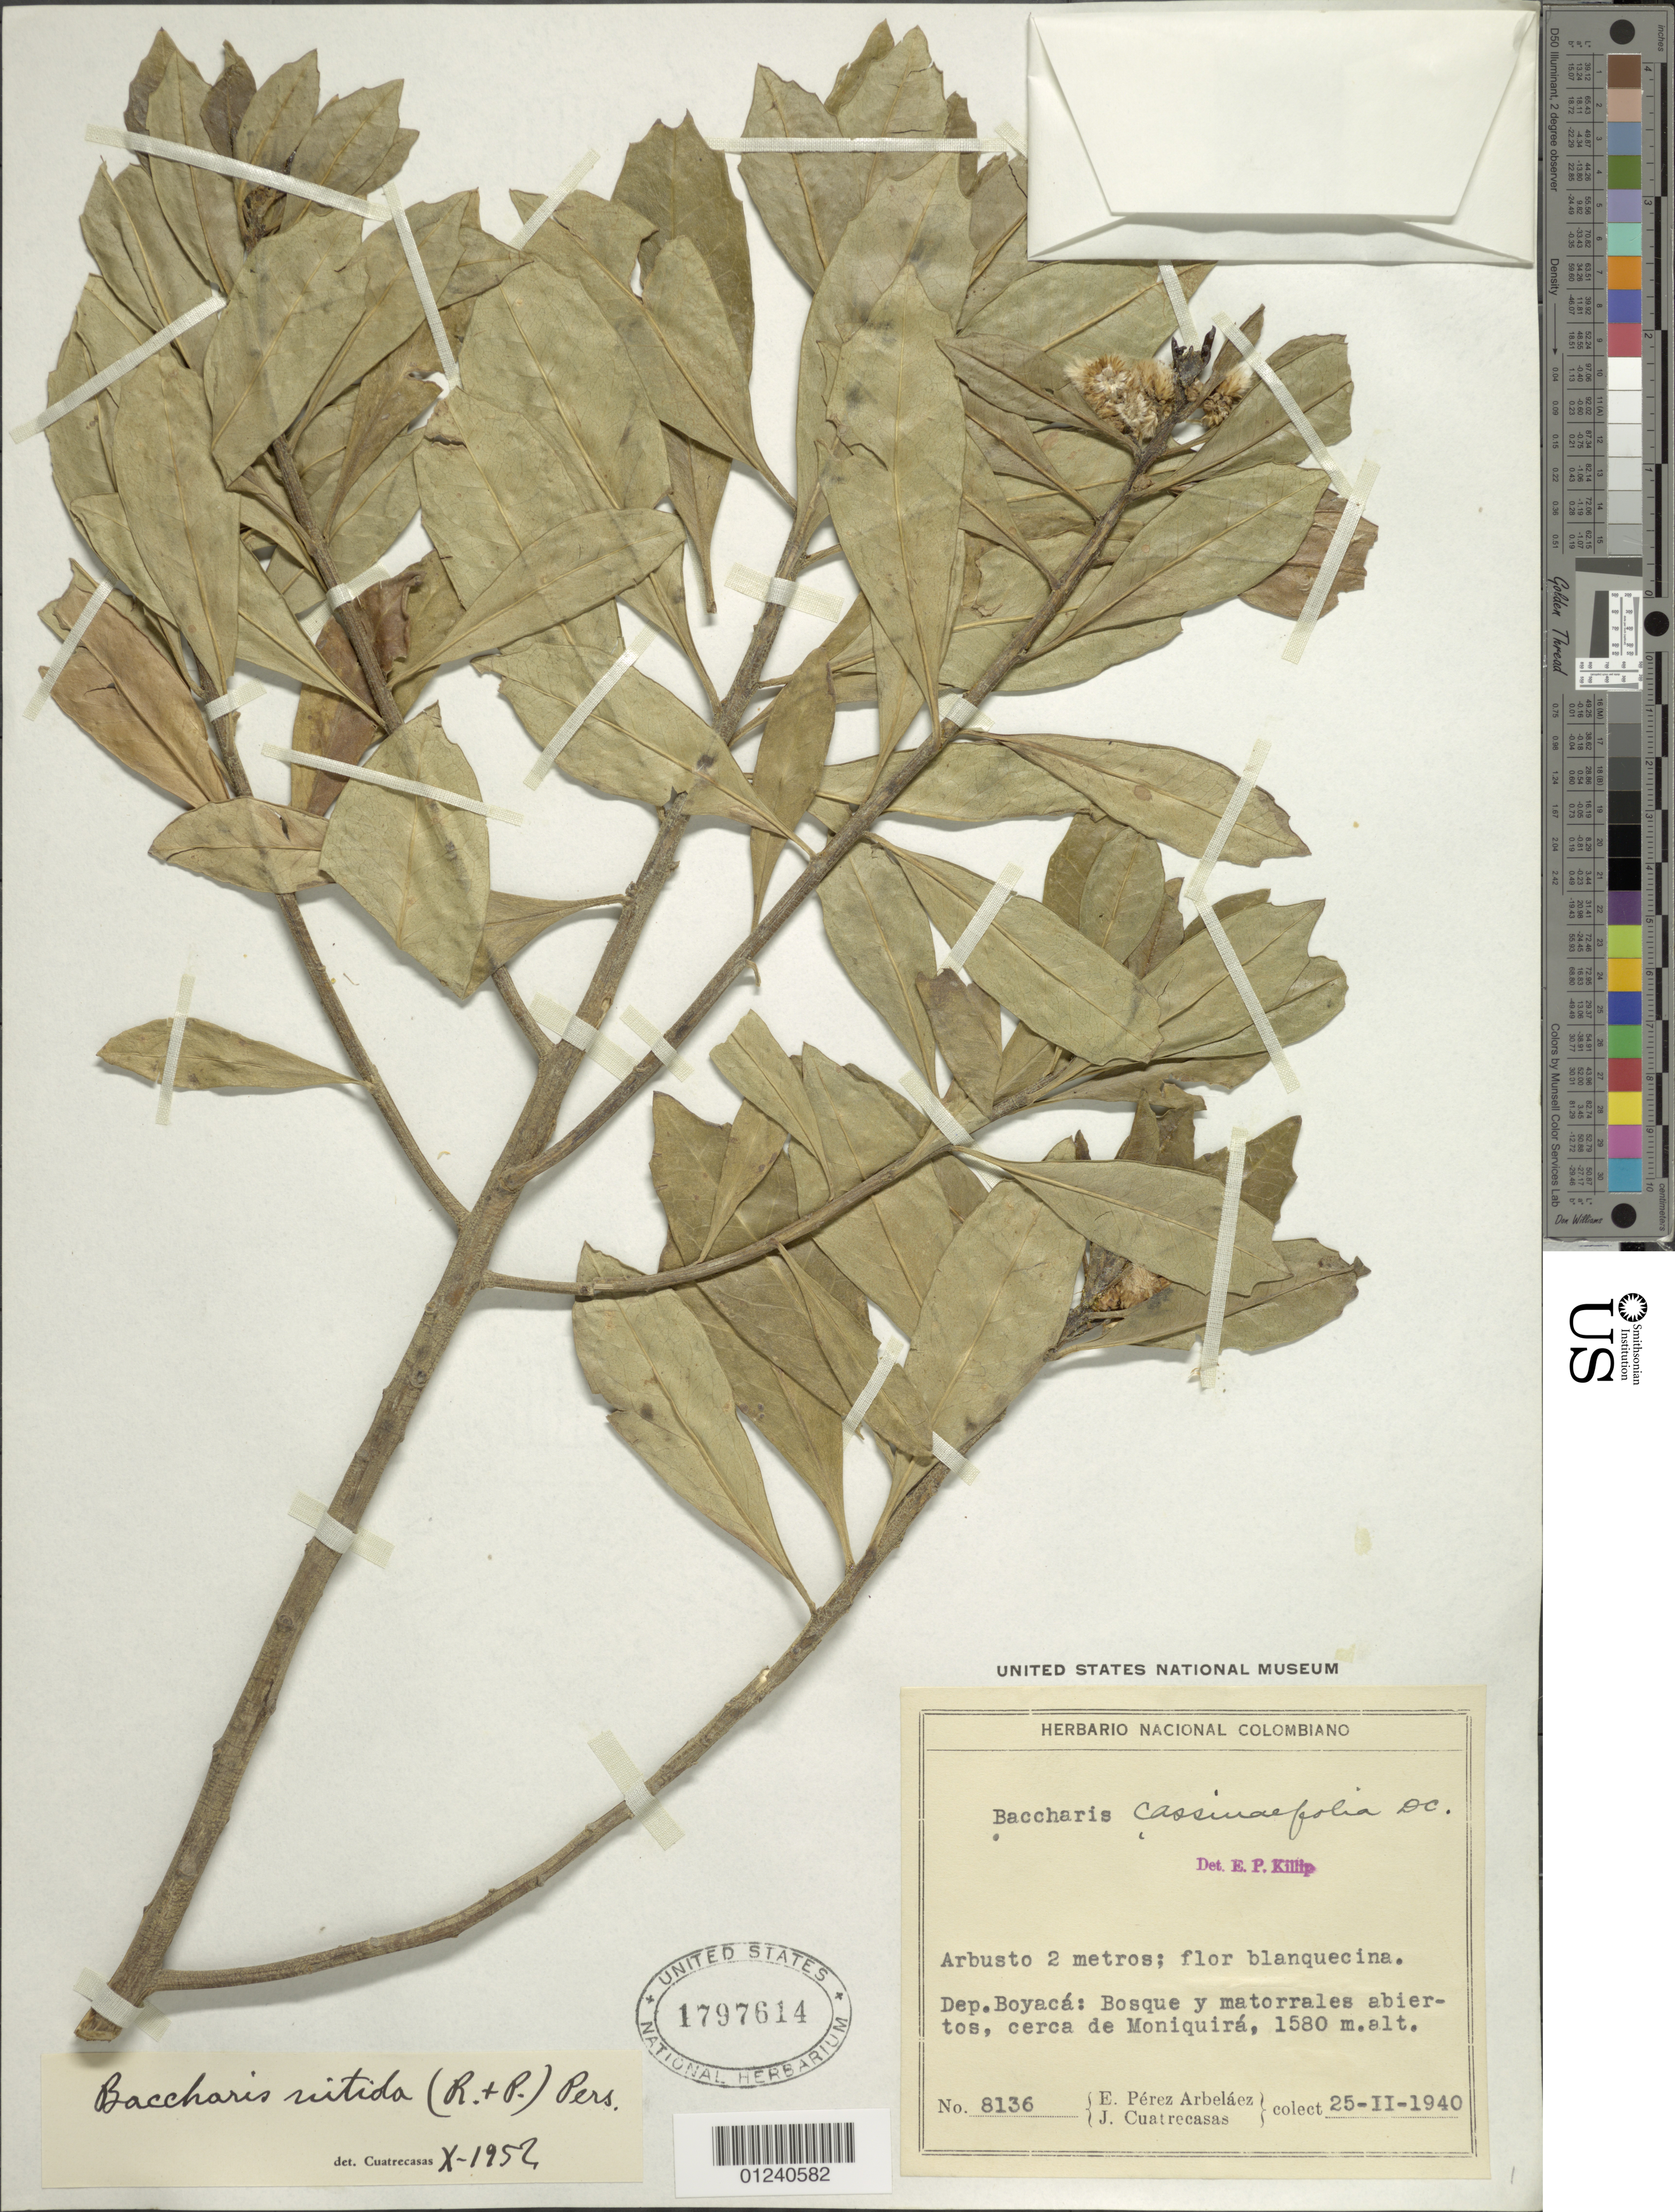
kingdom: Plantae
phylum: Tracheophyta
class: Magnoliopsida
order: Asterales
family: Asteraceae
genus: Baccharis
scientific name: Baccharis nitida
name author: (Ruiz & Pav.) Pers.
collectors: E. Pérez Arbeláez & J. Cuatrecasas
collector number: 8136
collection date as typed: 25 Feb 1940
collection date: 1940-02-25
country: Colombia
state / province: Boyacá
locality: Bosque y matorrales abiertos, cerca de Moniquira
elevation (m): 1580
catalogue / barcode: US 1797614